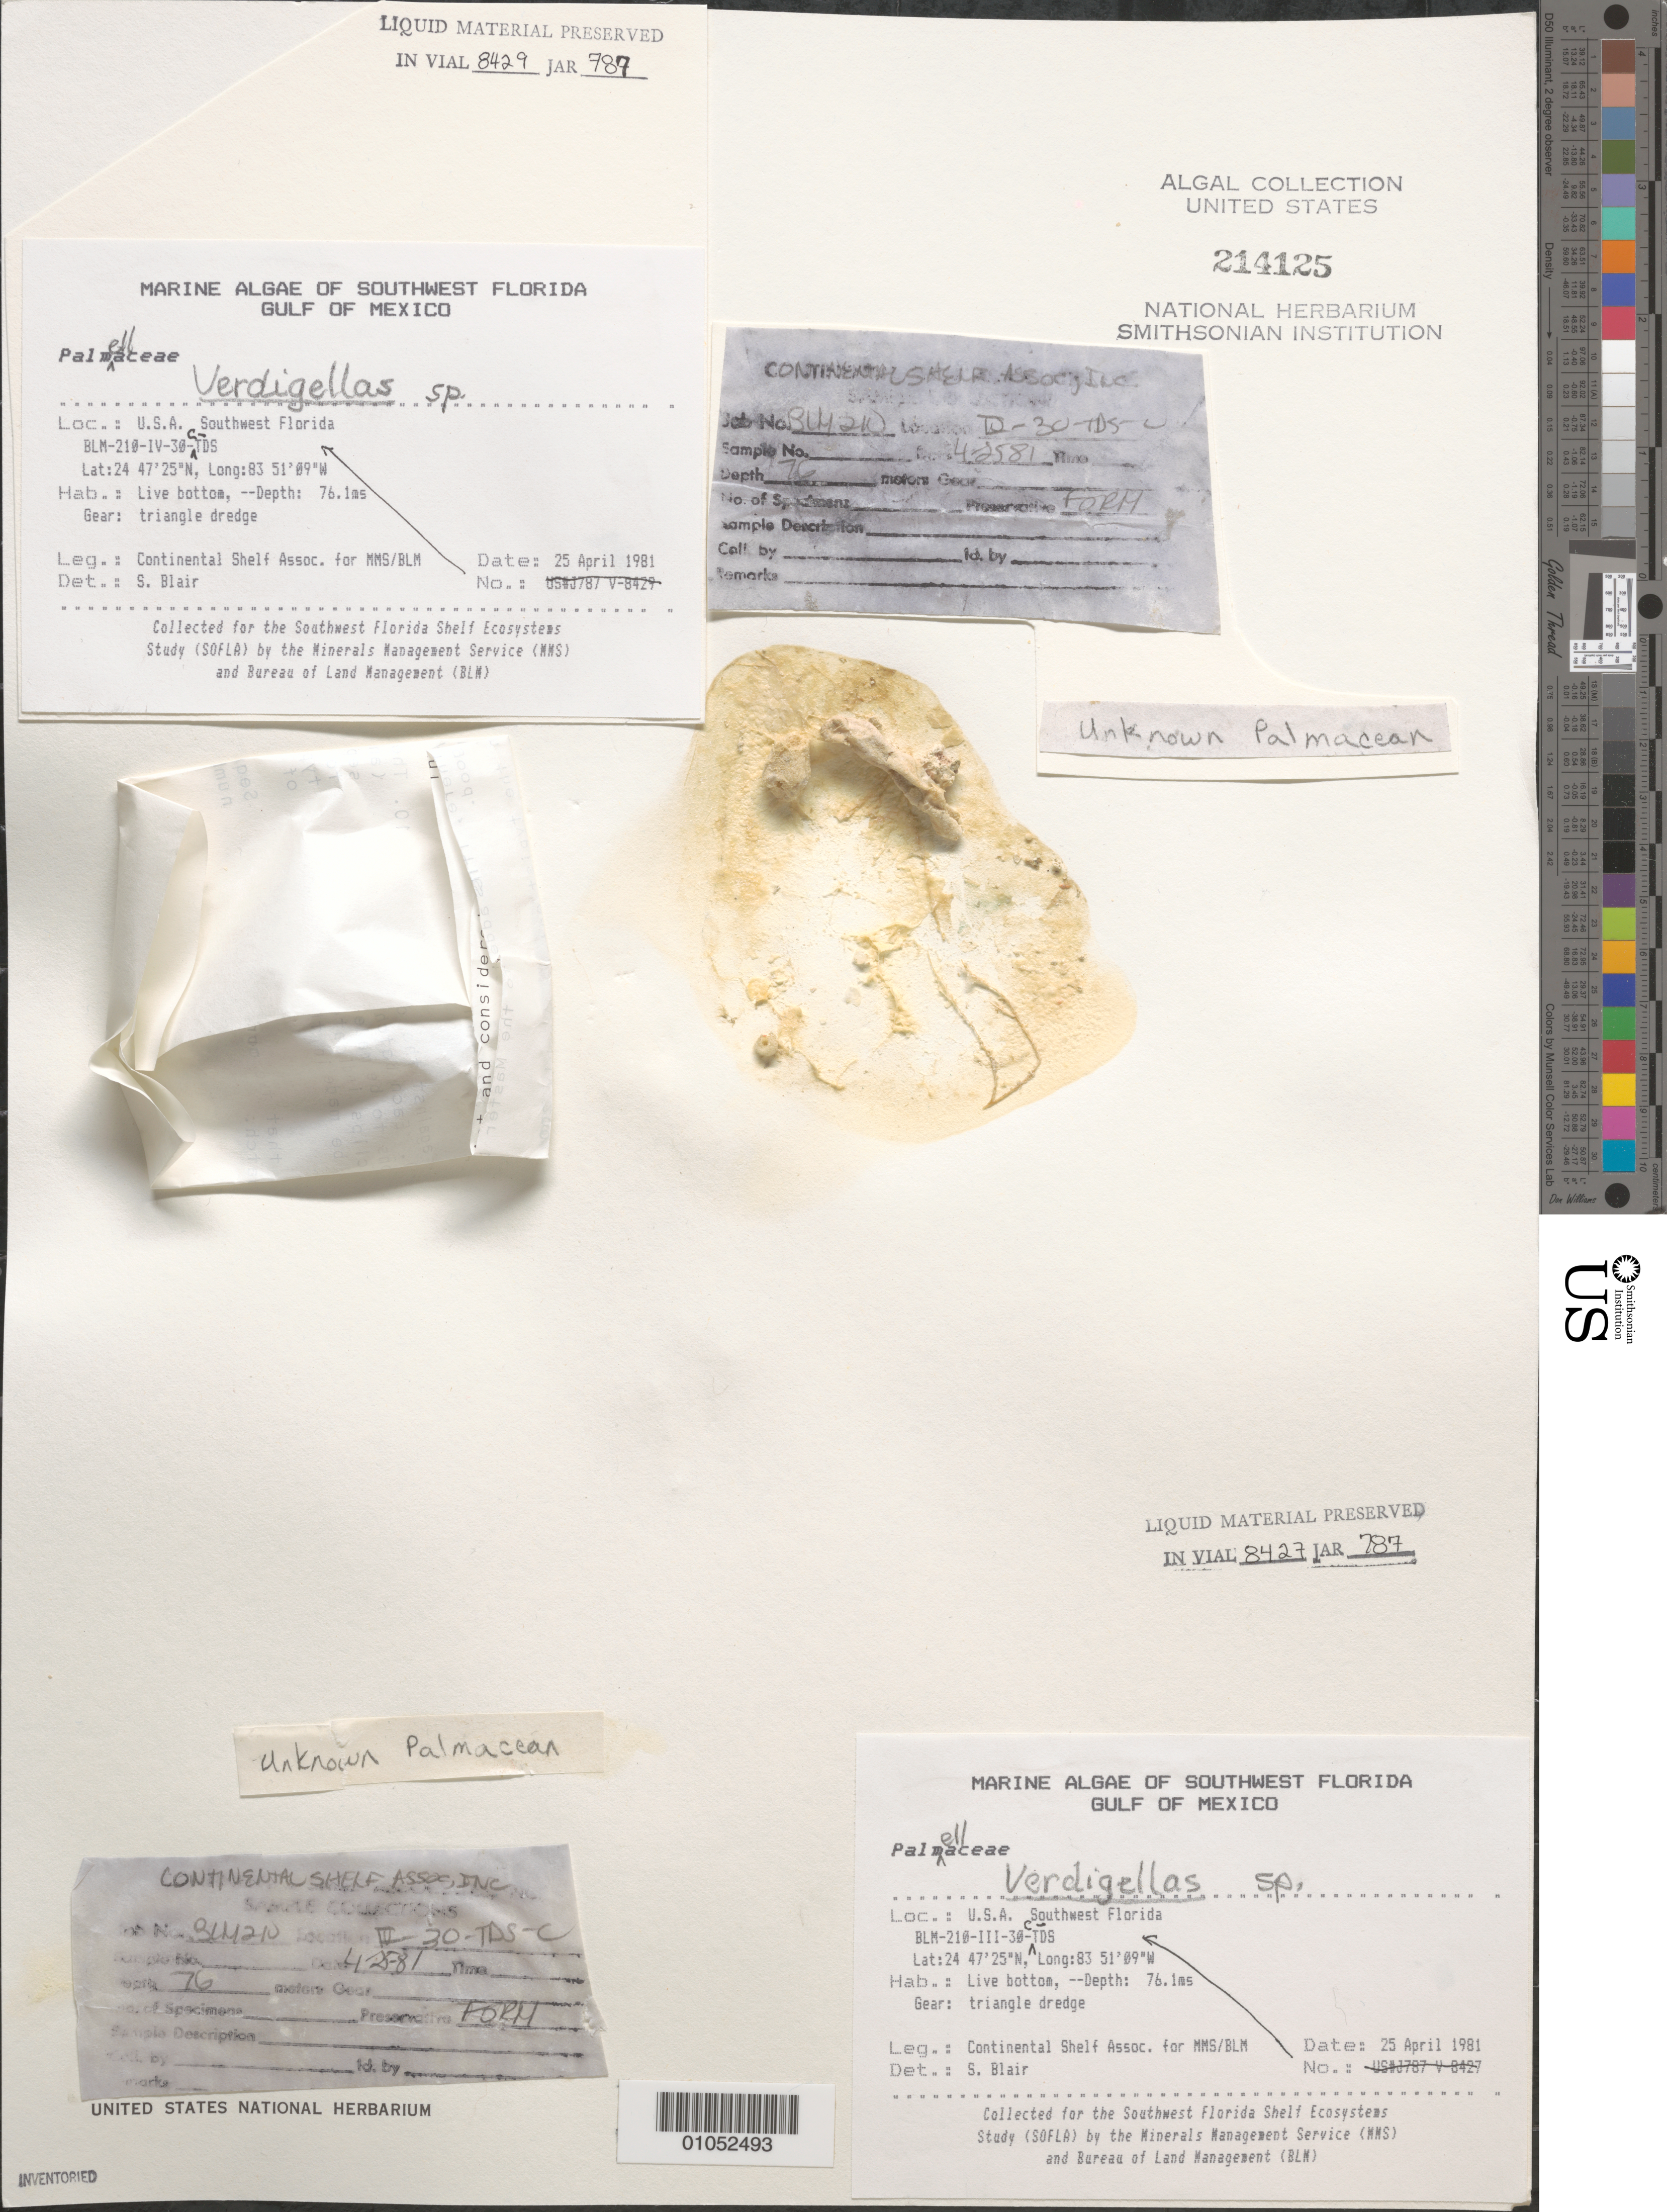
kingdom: Plantae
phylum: Chlorophyta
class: Prasinophyceae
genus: Verdigellas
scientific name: Verdigellas sp.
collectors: Continental Shelf Associates for the MMS/BLM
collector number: BLM-210-III-30-C-TDS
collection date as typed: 25 Apr 1981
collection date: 1981-04-25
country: United States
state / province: Florida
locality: Gulf of Mexico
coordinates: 24 47'25"N, 83 51'09"W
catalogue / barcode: US 214125